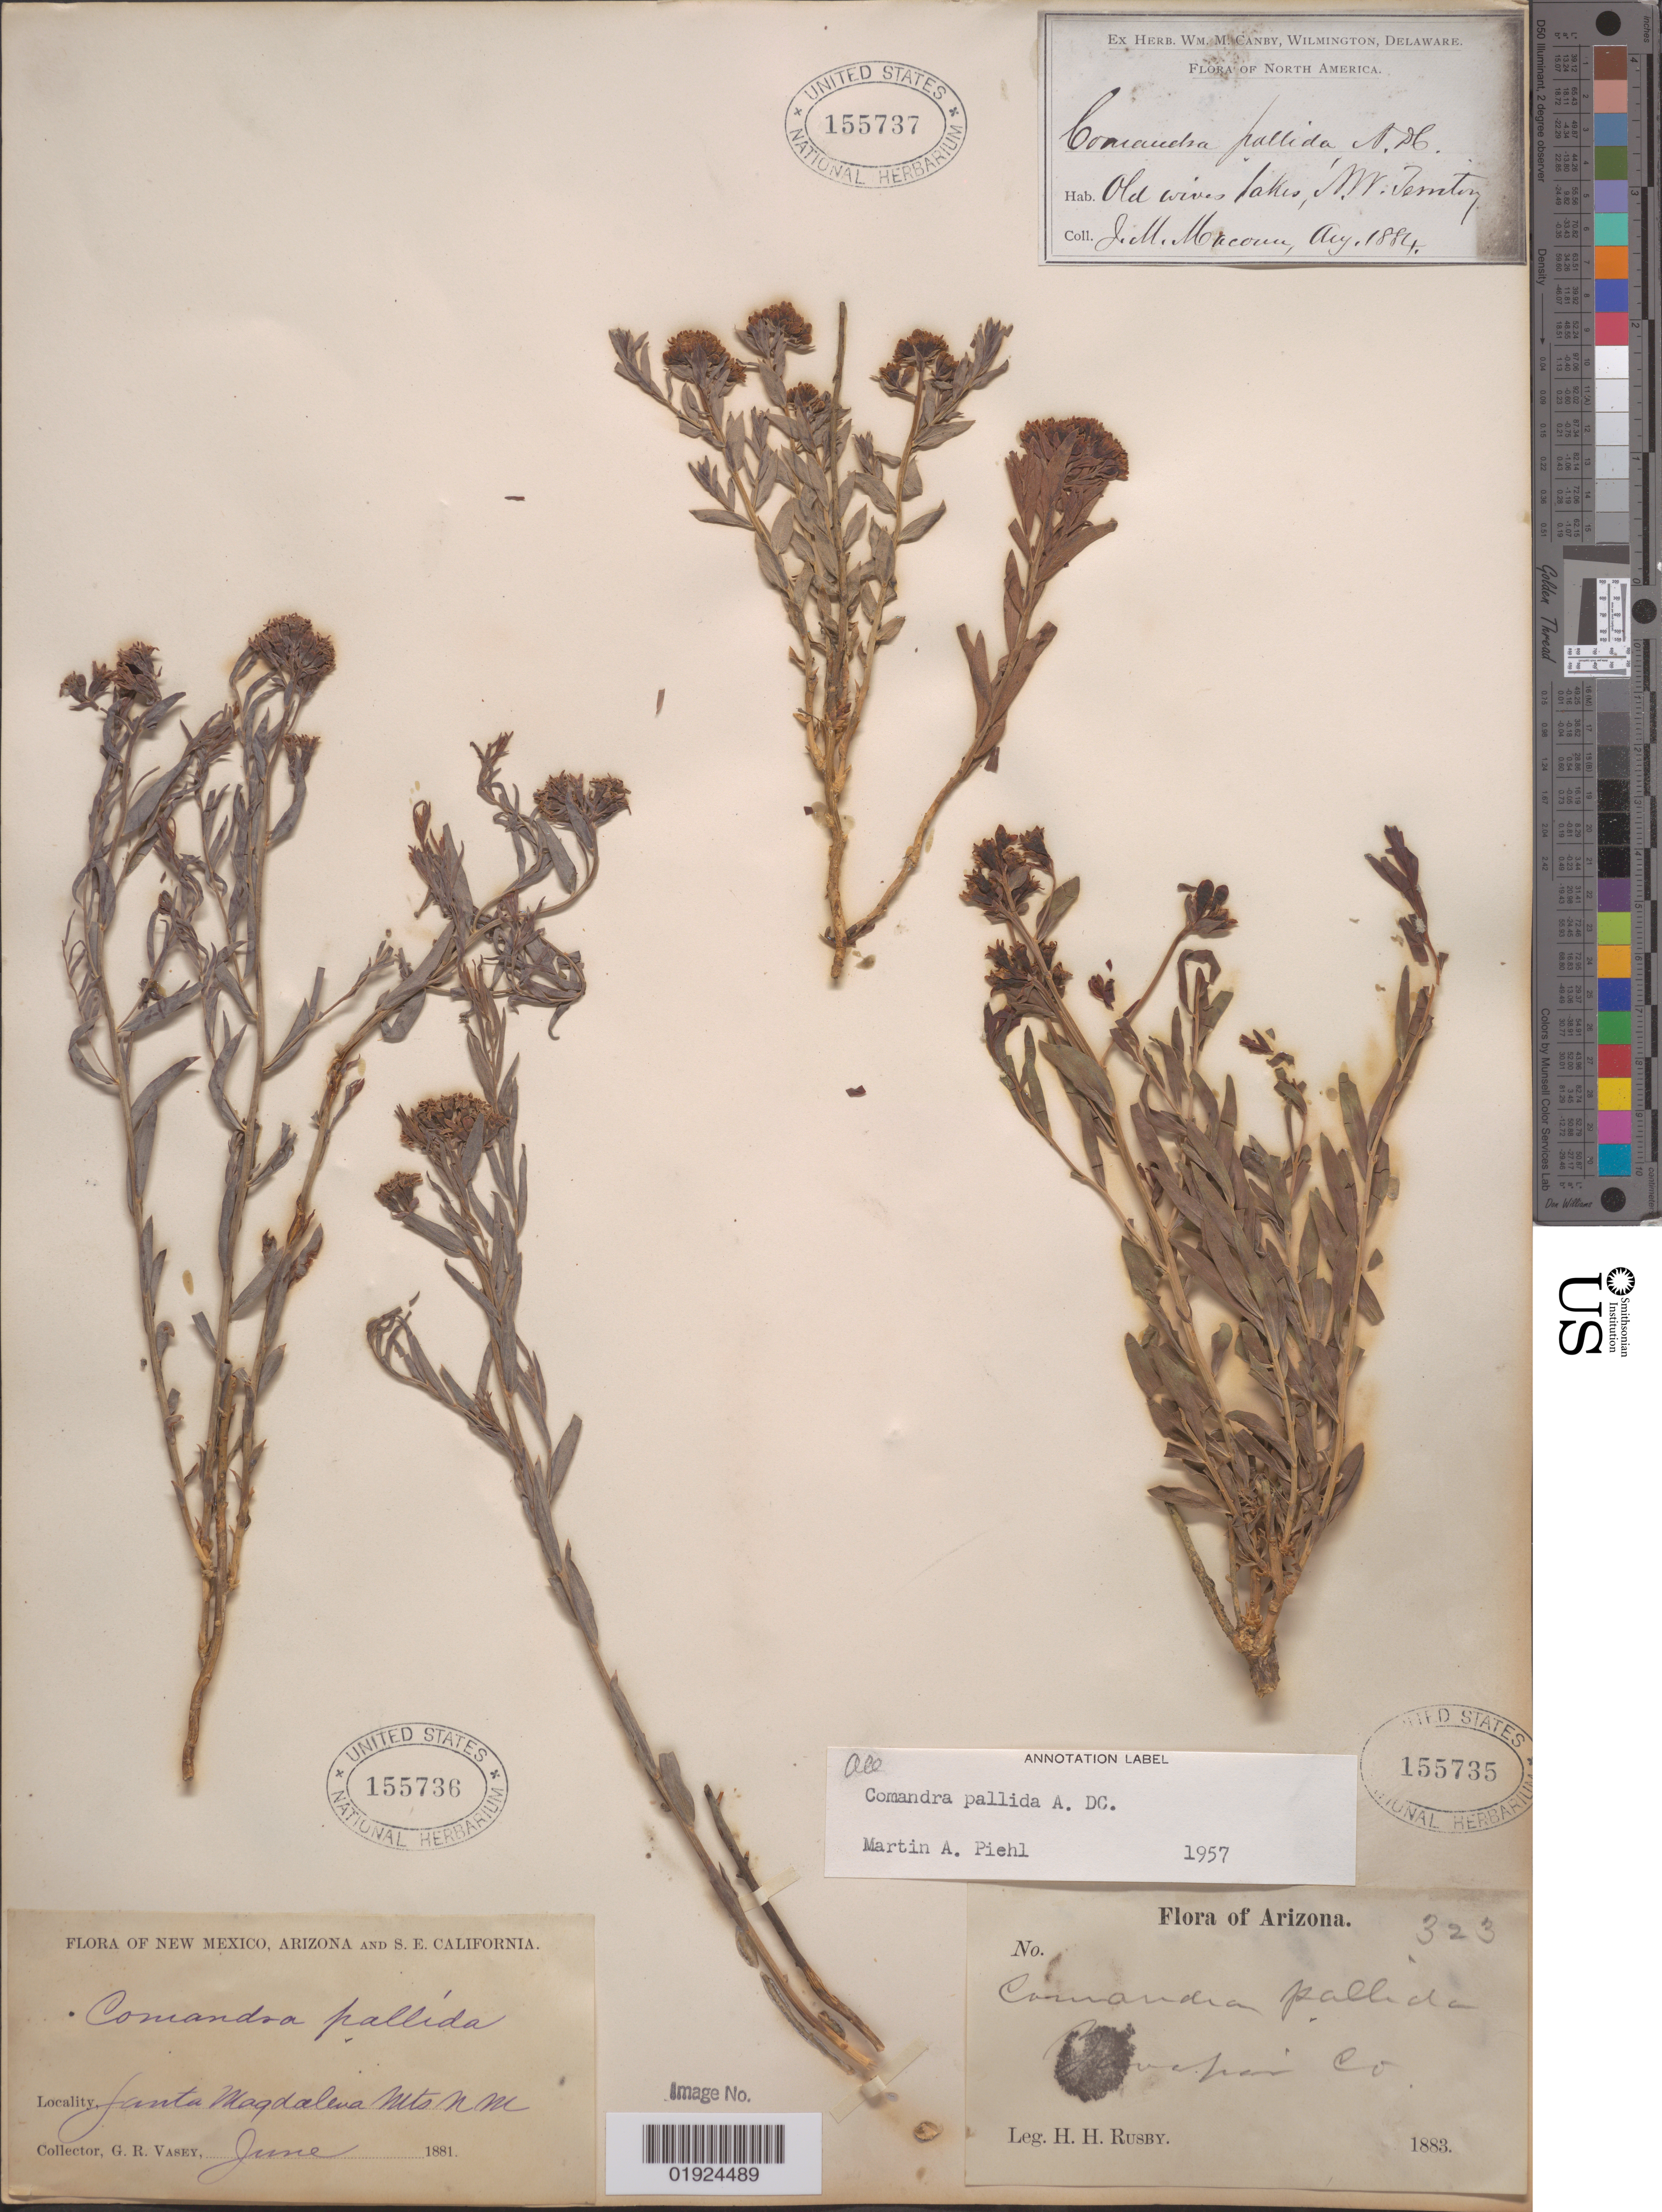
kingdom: Plantae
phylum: Tracheophyta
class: Magnoliopsida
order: Santalales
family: Comandraceae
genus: Comandra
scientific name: Comandra pallida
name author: A. DC.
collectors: H. H. Rusby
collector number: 323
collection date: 1883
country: United States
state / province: Arizona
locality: Yavapai Co.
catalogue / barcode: US 155735-2